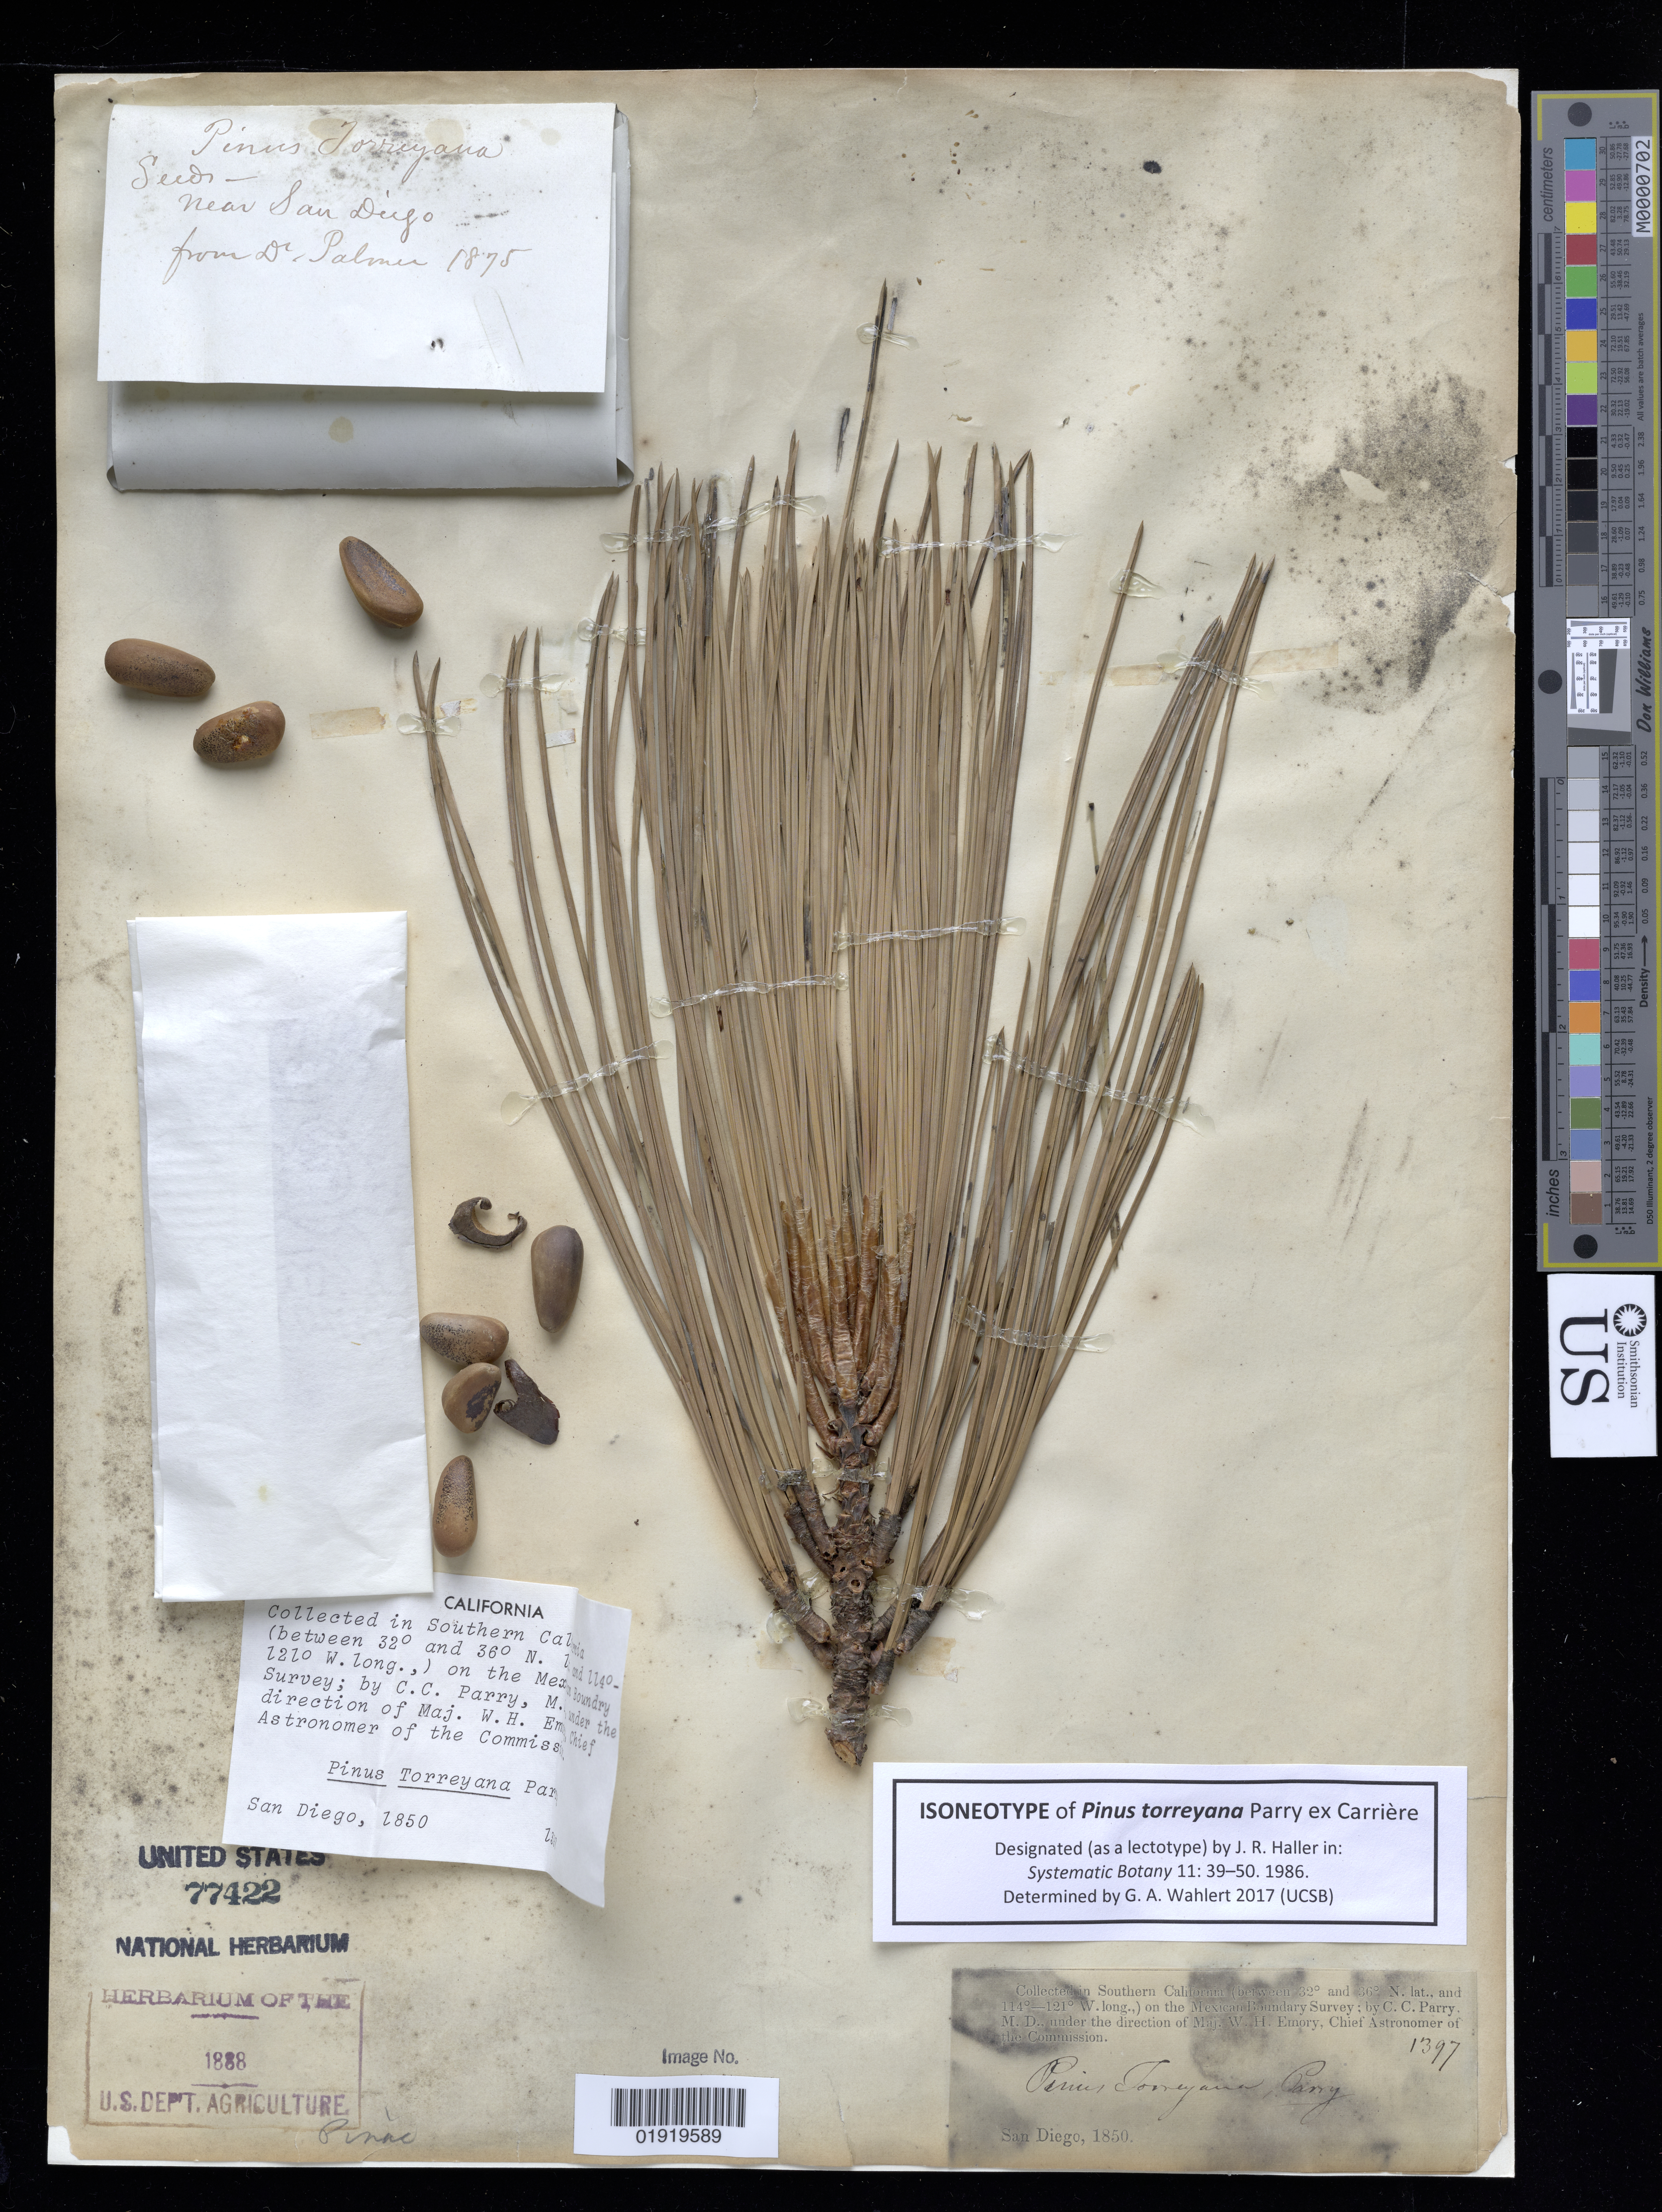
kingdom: Plantae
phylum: Tracheophyta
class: Pinopsida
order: Pinales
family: Pinaceae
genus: Pinus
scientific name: Pinus torreyana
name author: Parry ex Carrière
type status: Isolectotype; Original Material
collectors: C. C. Parry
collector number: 1397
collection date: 1850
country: United States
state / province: California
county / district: San Diego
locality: Southern California, San Diego.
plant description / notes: Annotated (2017) and published (2018) by G.A. Wahlert as "isoneotype... designated (as lectotype) by J.R. Haller...." Haller (1986) referred to this collection as part of the original material, and as such it is correctly a lectotype rather than a neotype, even if uncited material (see Art. 9.12)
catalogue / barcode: US 77422